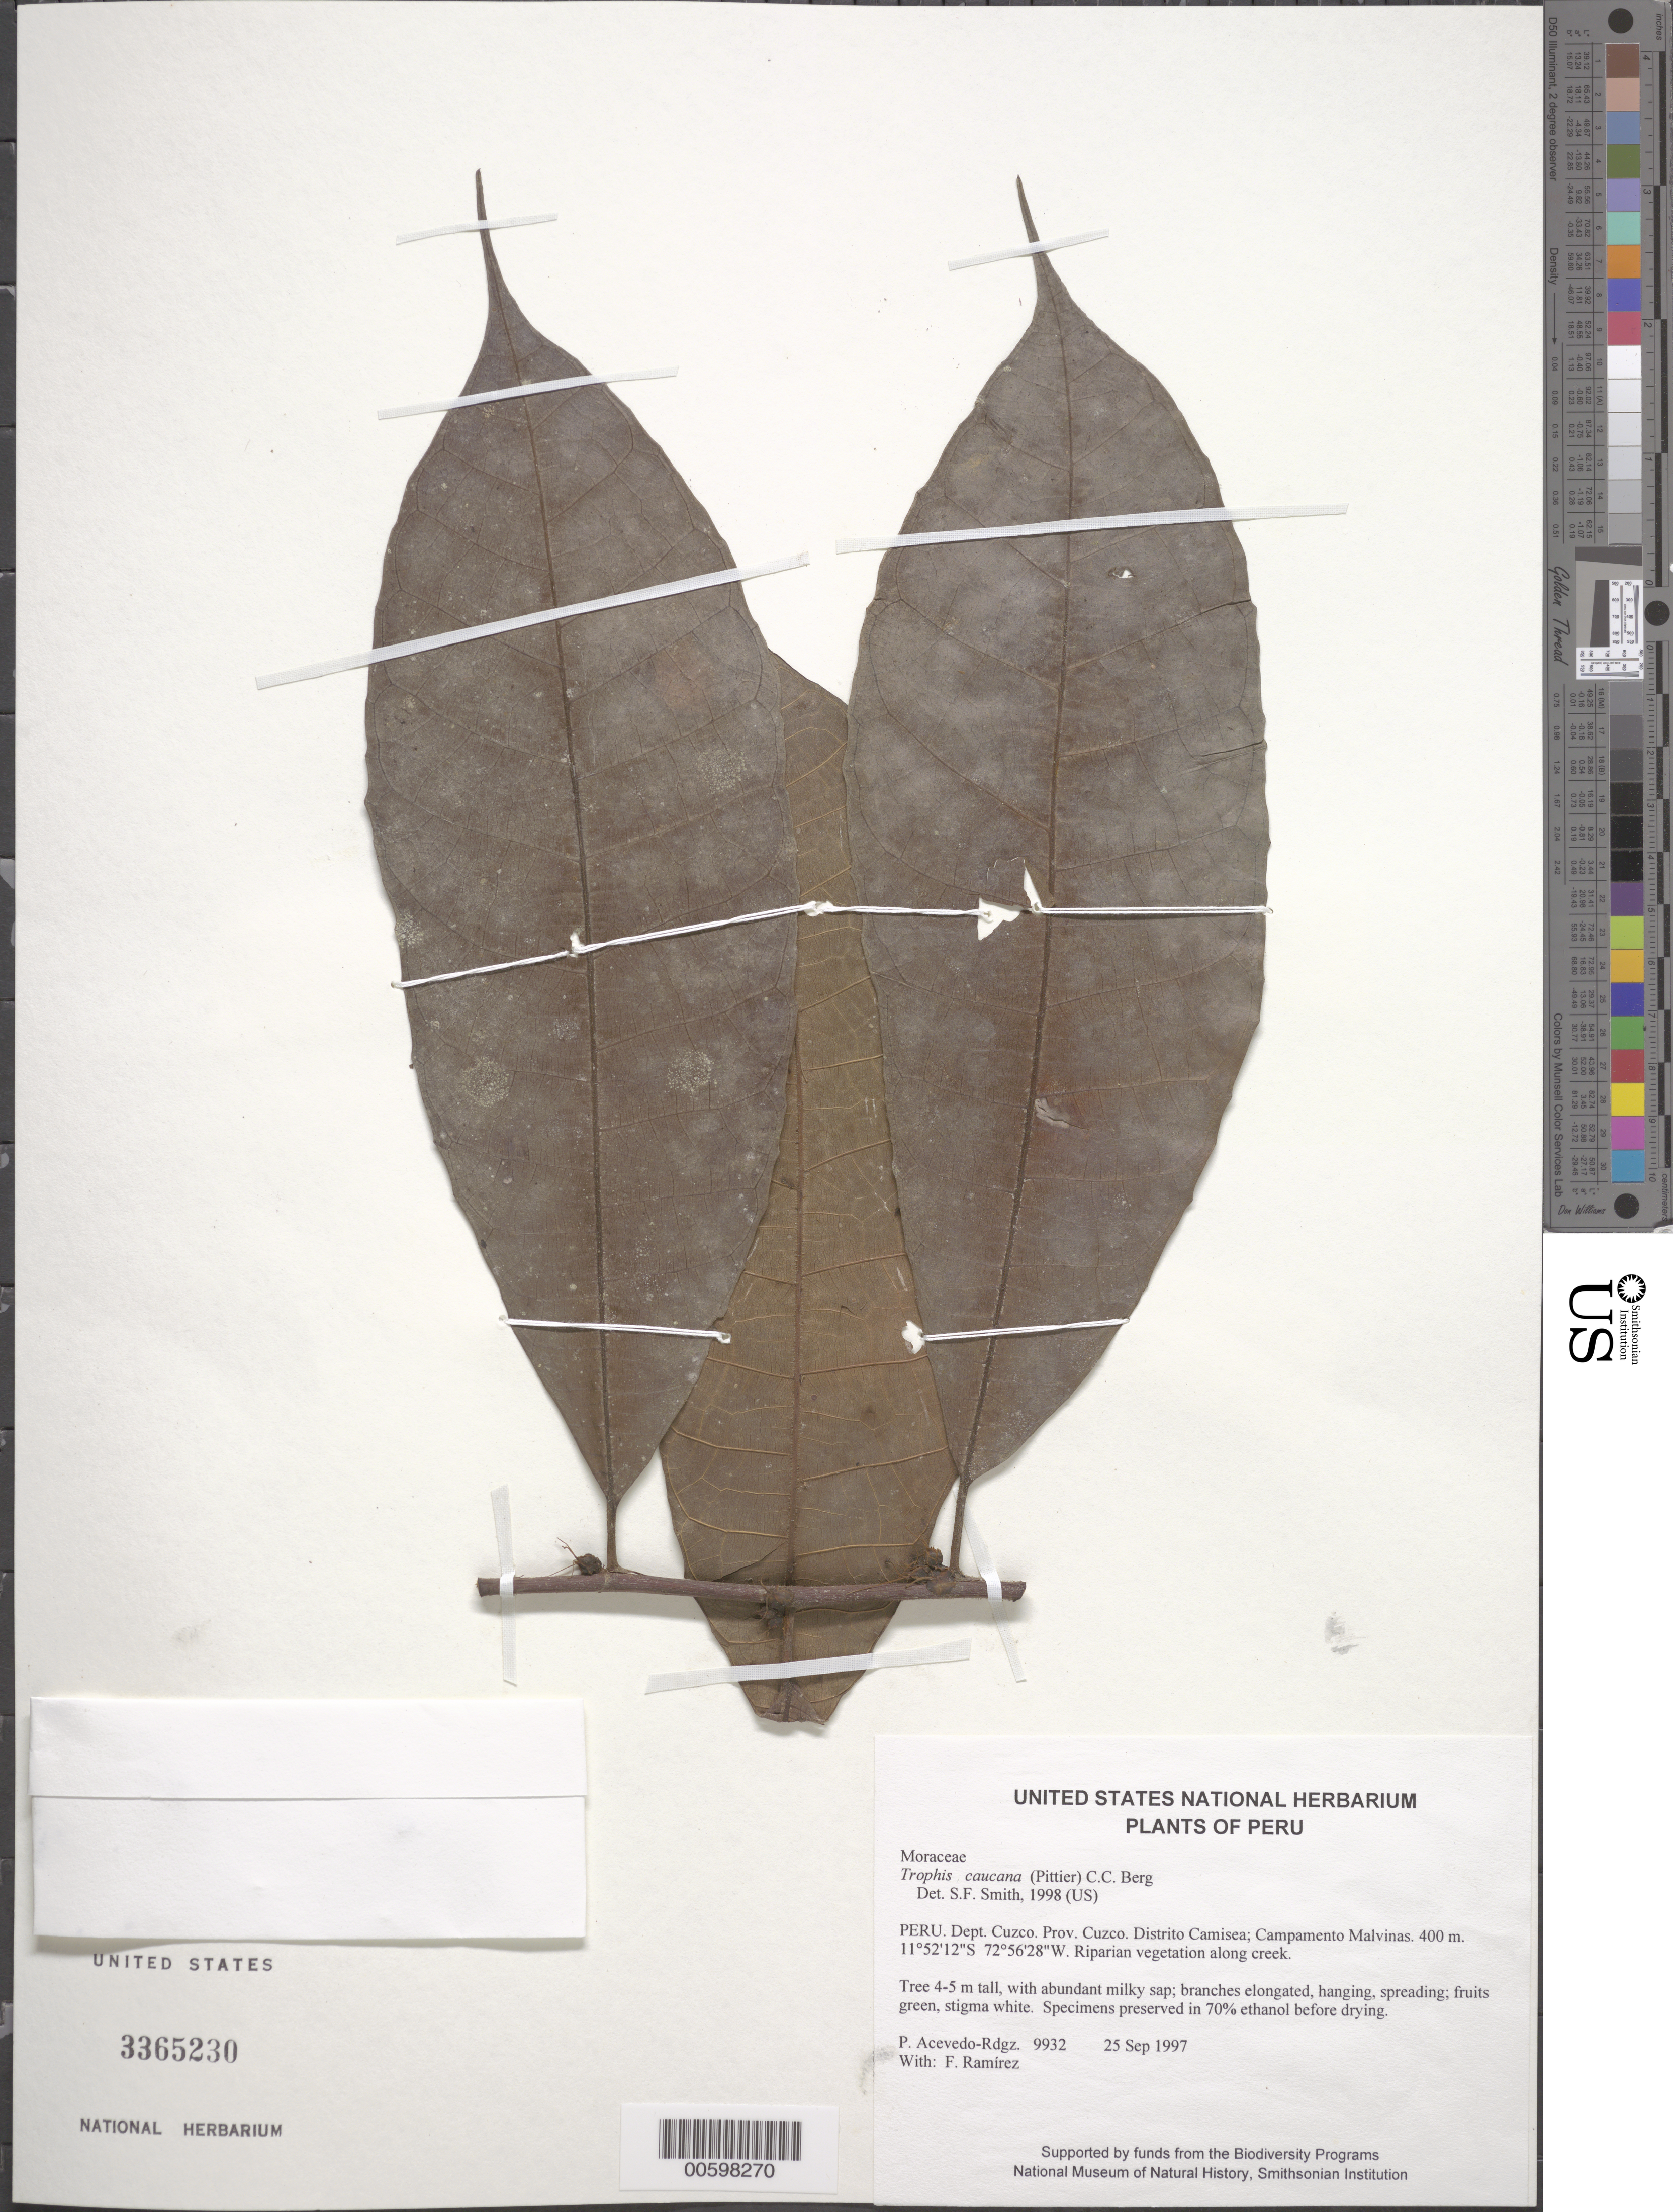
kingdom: Plantae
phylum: Tracheophyta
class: Magnoliopsida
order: Rosales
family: Moraceae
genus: Olmedia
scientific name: Olmedia aspera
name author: Ruiz & Pav.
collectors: P. Acevedo-Rodr. & F. Ramirez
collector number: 9932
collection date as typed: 25 Sep 1997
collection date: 1997-09-25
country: Peru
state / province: Cusco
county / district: Cusco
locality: Distrito Camisea; Campamento Malvinas.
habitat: Riparian vegetation along creek.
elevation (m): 400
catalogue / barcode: US 3365230